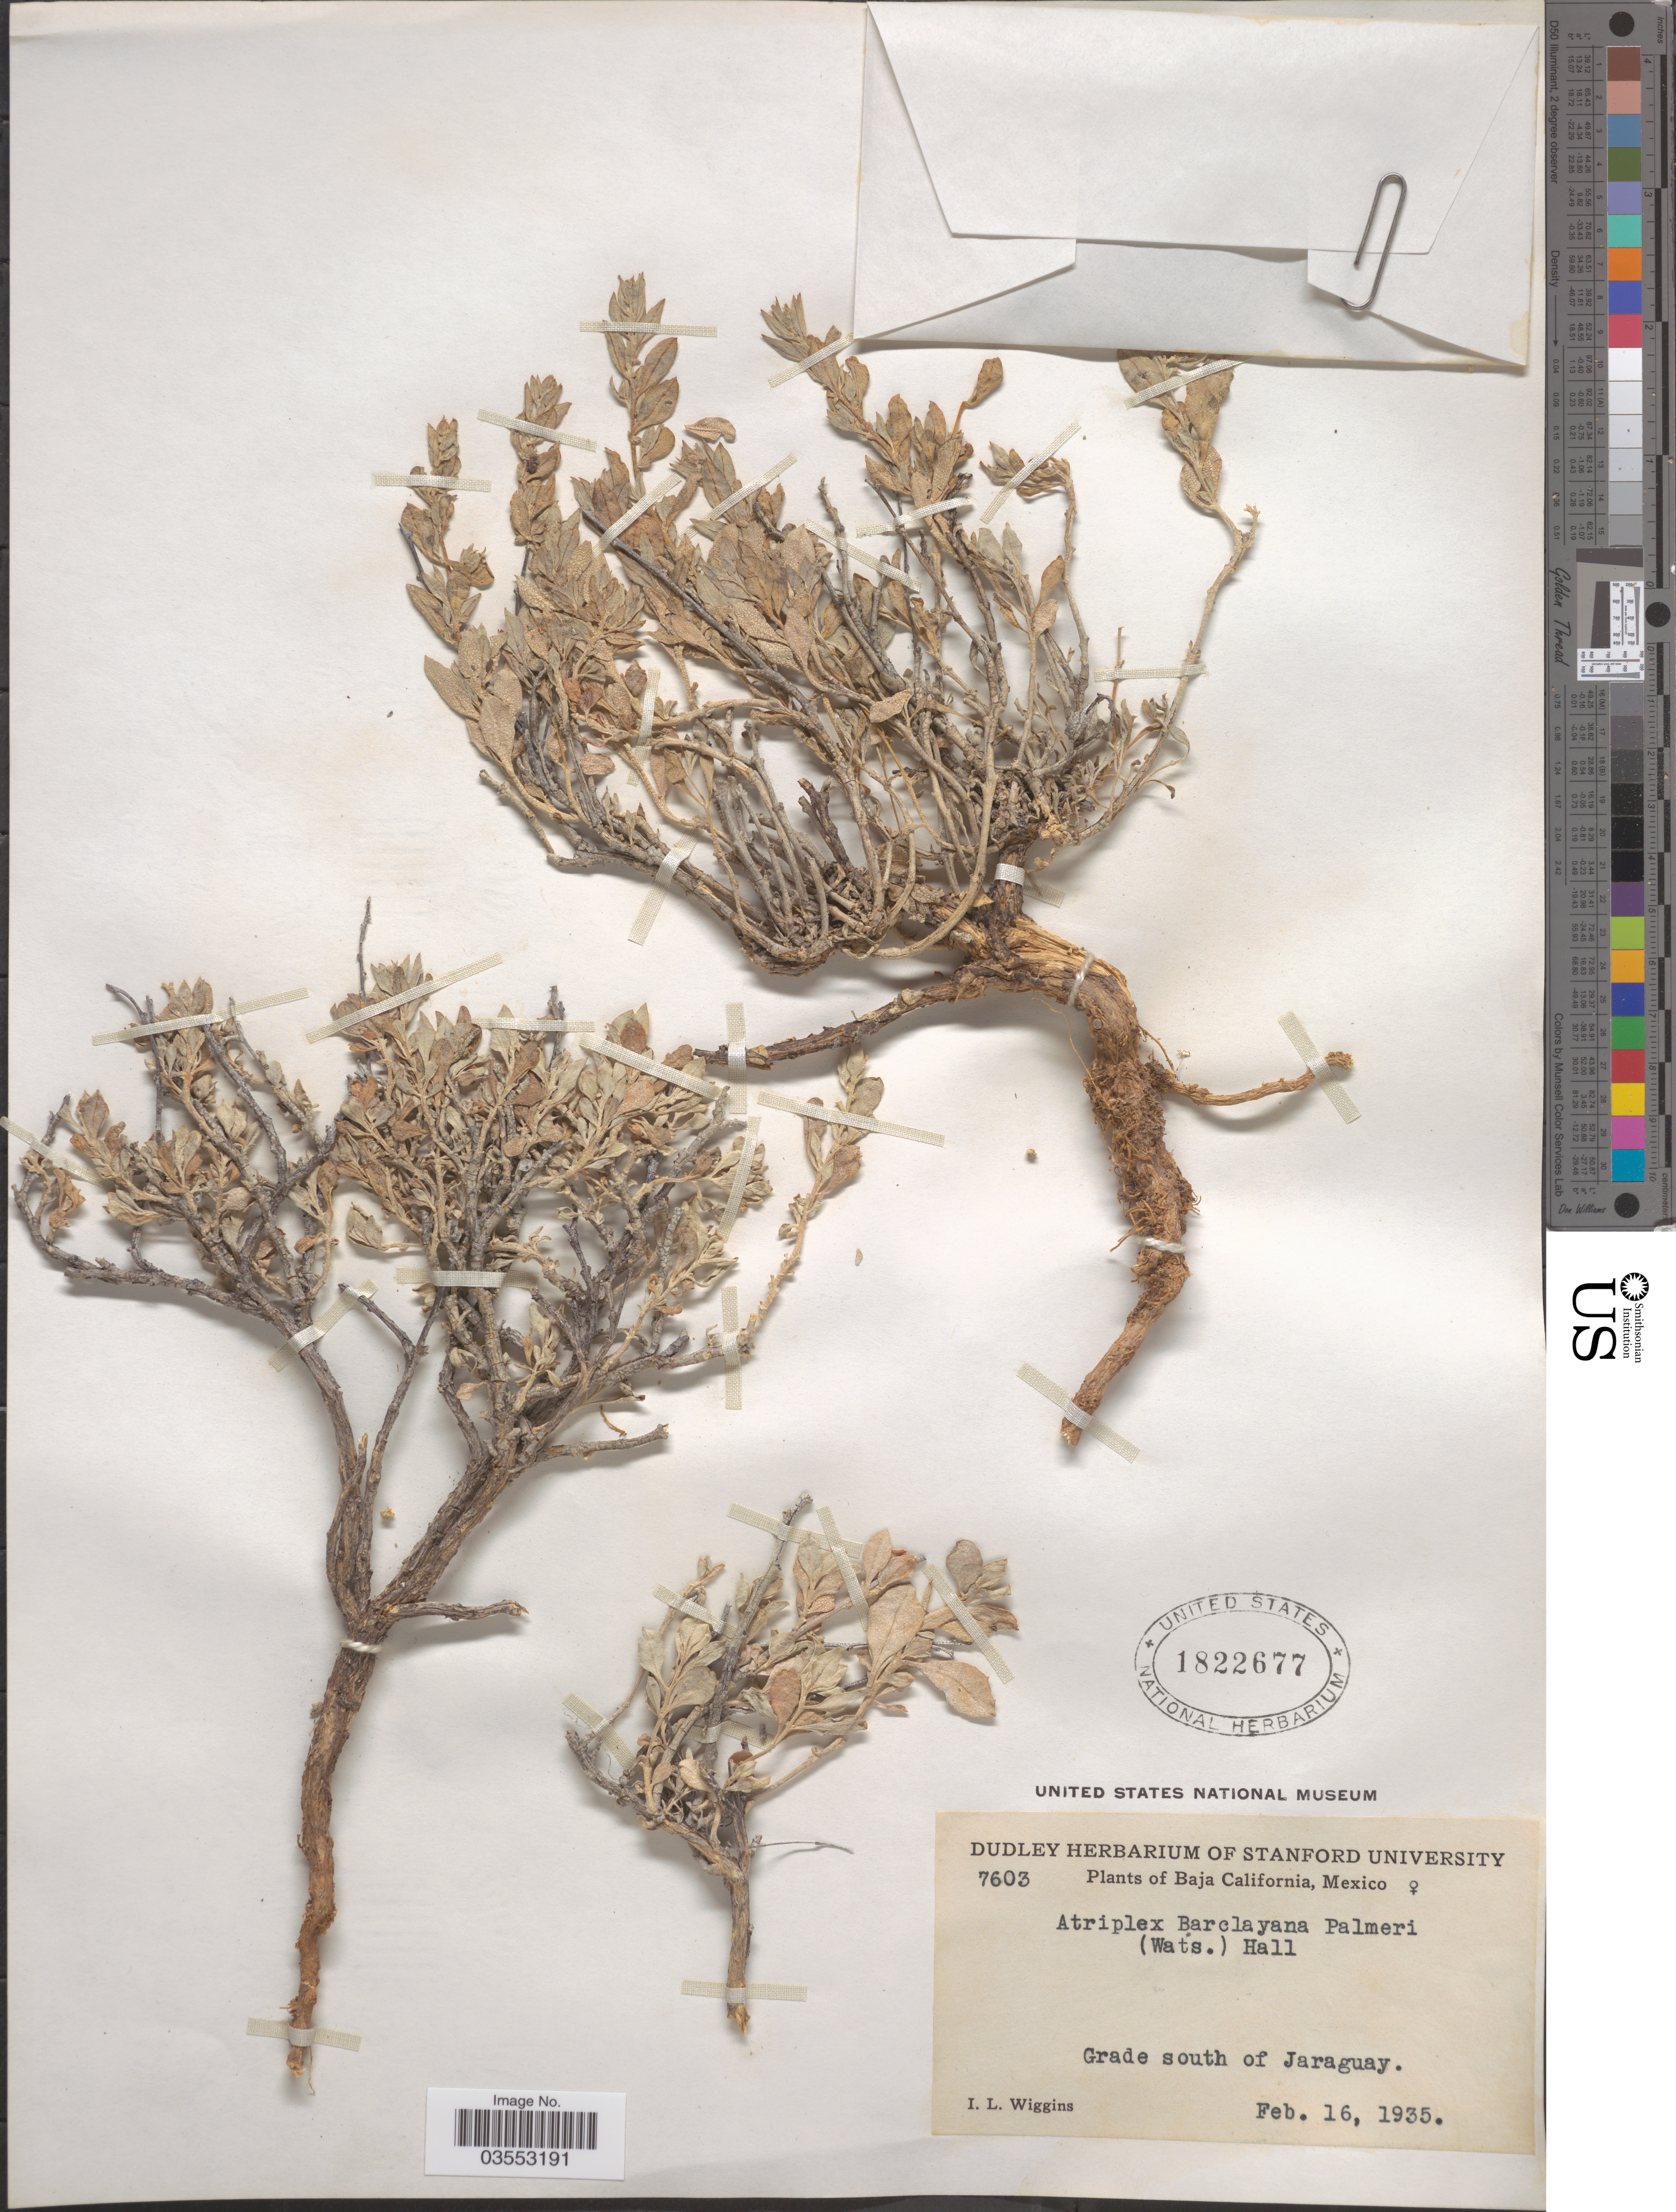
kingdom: Plantae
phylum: Tracheophyta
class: Magnoliopsida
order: Caryophyllales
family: Amaranthaceae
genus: Atriplex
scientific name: Atriplex barclayana subsp. palmeri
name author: (S. Watson) H.M. Hall & Clem.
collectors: I. L. Wiggins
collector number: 7603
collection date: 1935-02-16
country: Mexico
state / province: Baja California Norte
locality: Grade south of Jaraguay.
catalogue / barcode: US 1822677